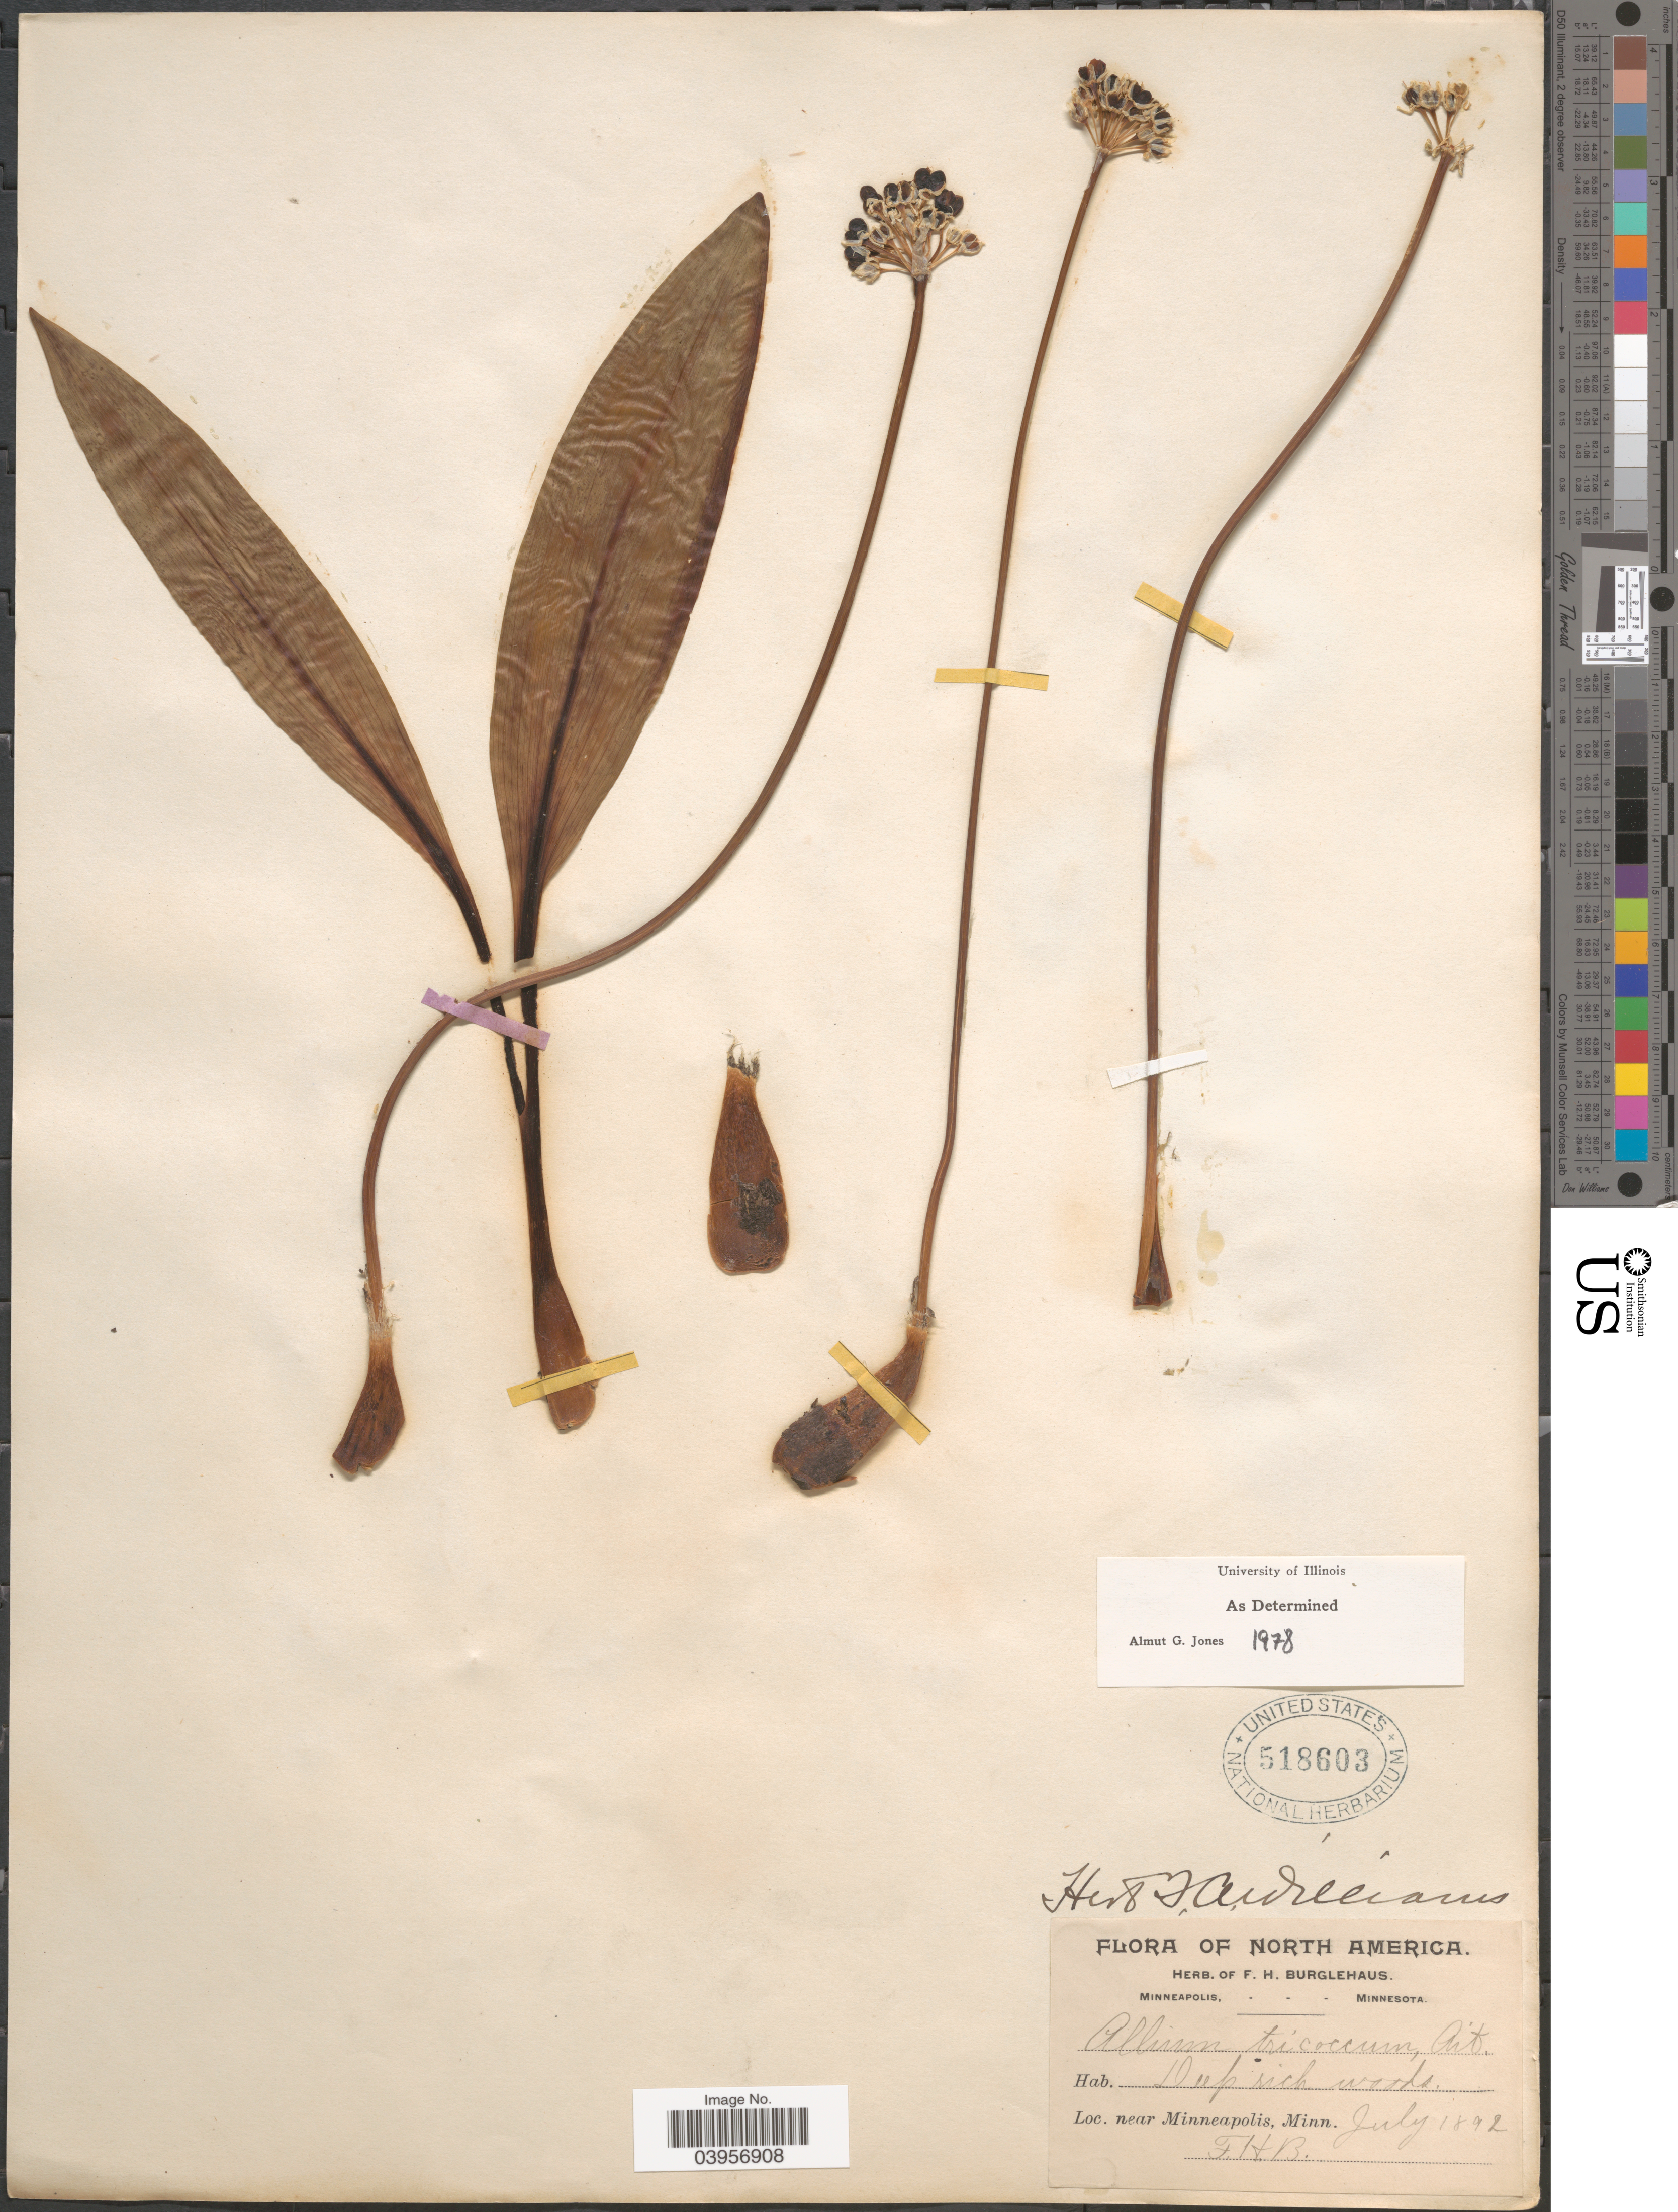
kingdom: Plantae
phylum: Tracheophyta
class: Liliopsida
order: Asparagales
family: Amaryllidaceae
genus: Allium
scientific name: Allium tricoccum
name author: Aiton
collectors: F. Burglehaus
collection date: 1892-07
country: United States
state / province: Minnesota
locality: Near Minneapolis.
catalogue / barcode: US 518603